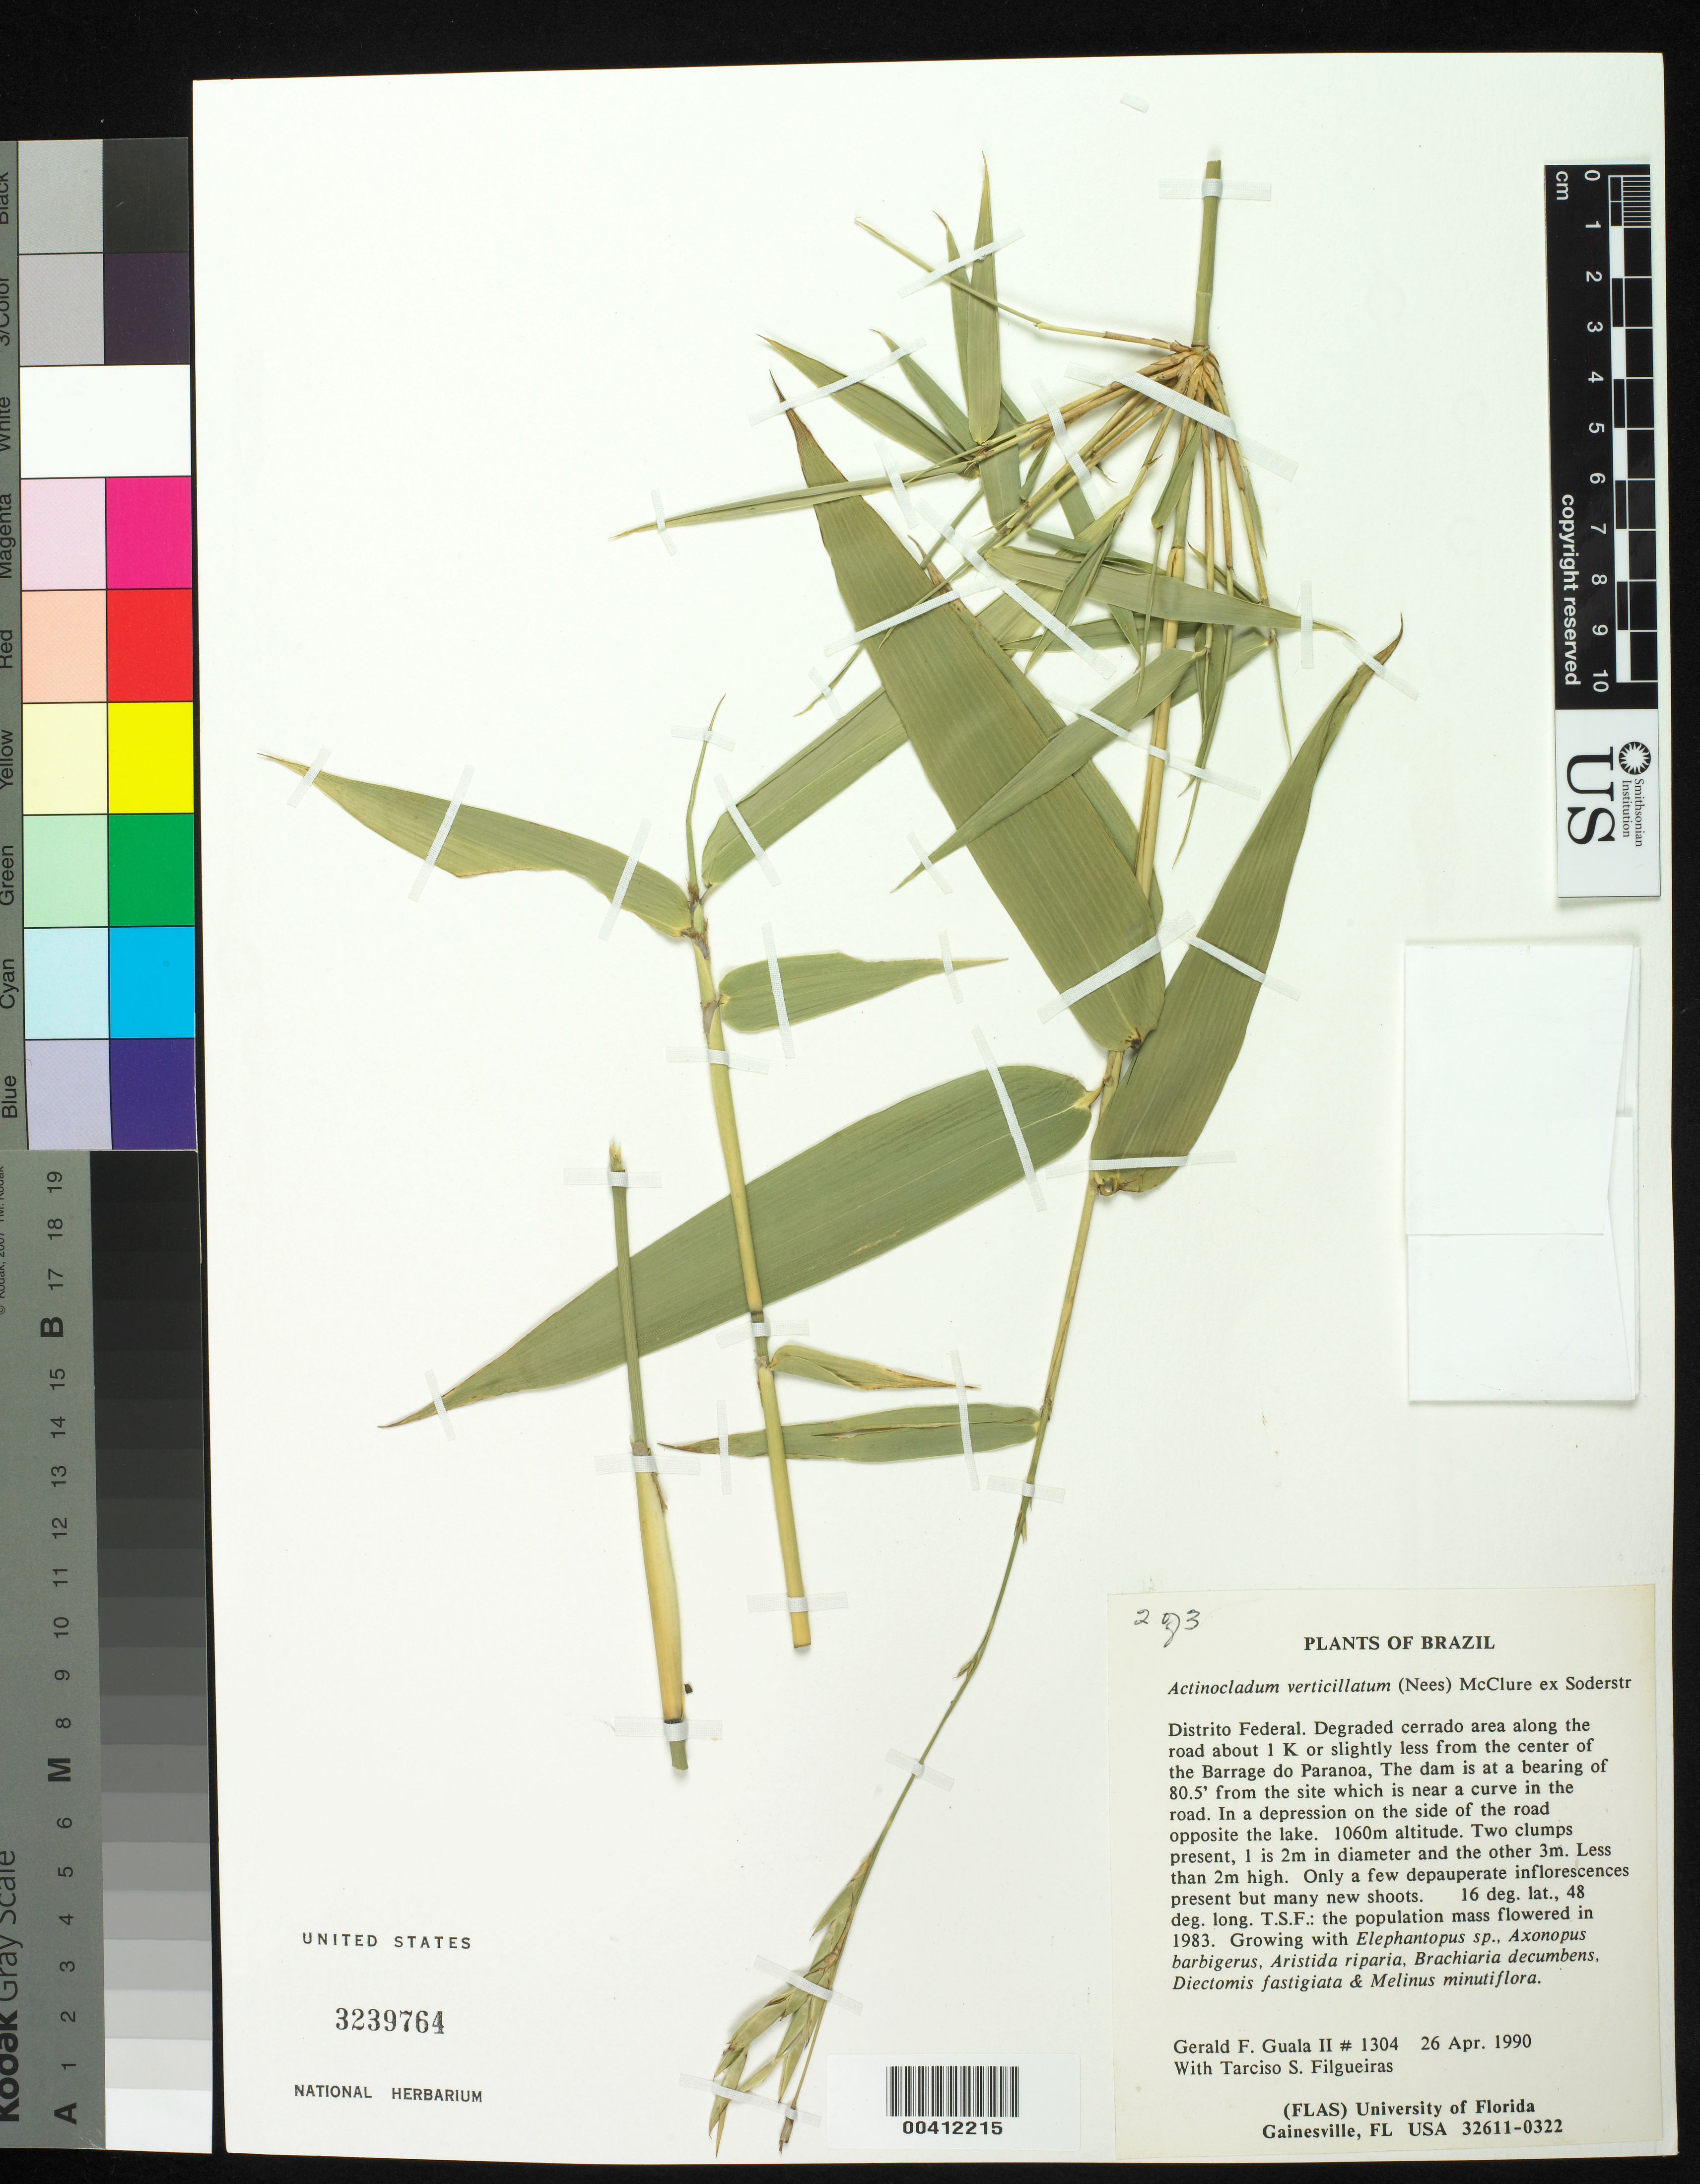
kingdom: Plantae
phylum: Tracheophyta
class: Liliopsida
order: Poales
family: Poaceae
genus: Actinocladum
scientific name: Actinocladum verticillatum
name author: (Nees) McClure ex Soderstr.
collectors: G. Guala & T. S. Filgueiras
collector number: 1304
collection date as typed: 26 Apr 1990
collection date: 1990-04-26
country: Brazil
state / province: Distrito Federal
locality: Barrage de paranoa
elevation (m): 1060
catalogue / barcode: US 3239764